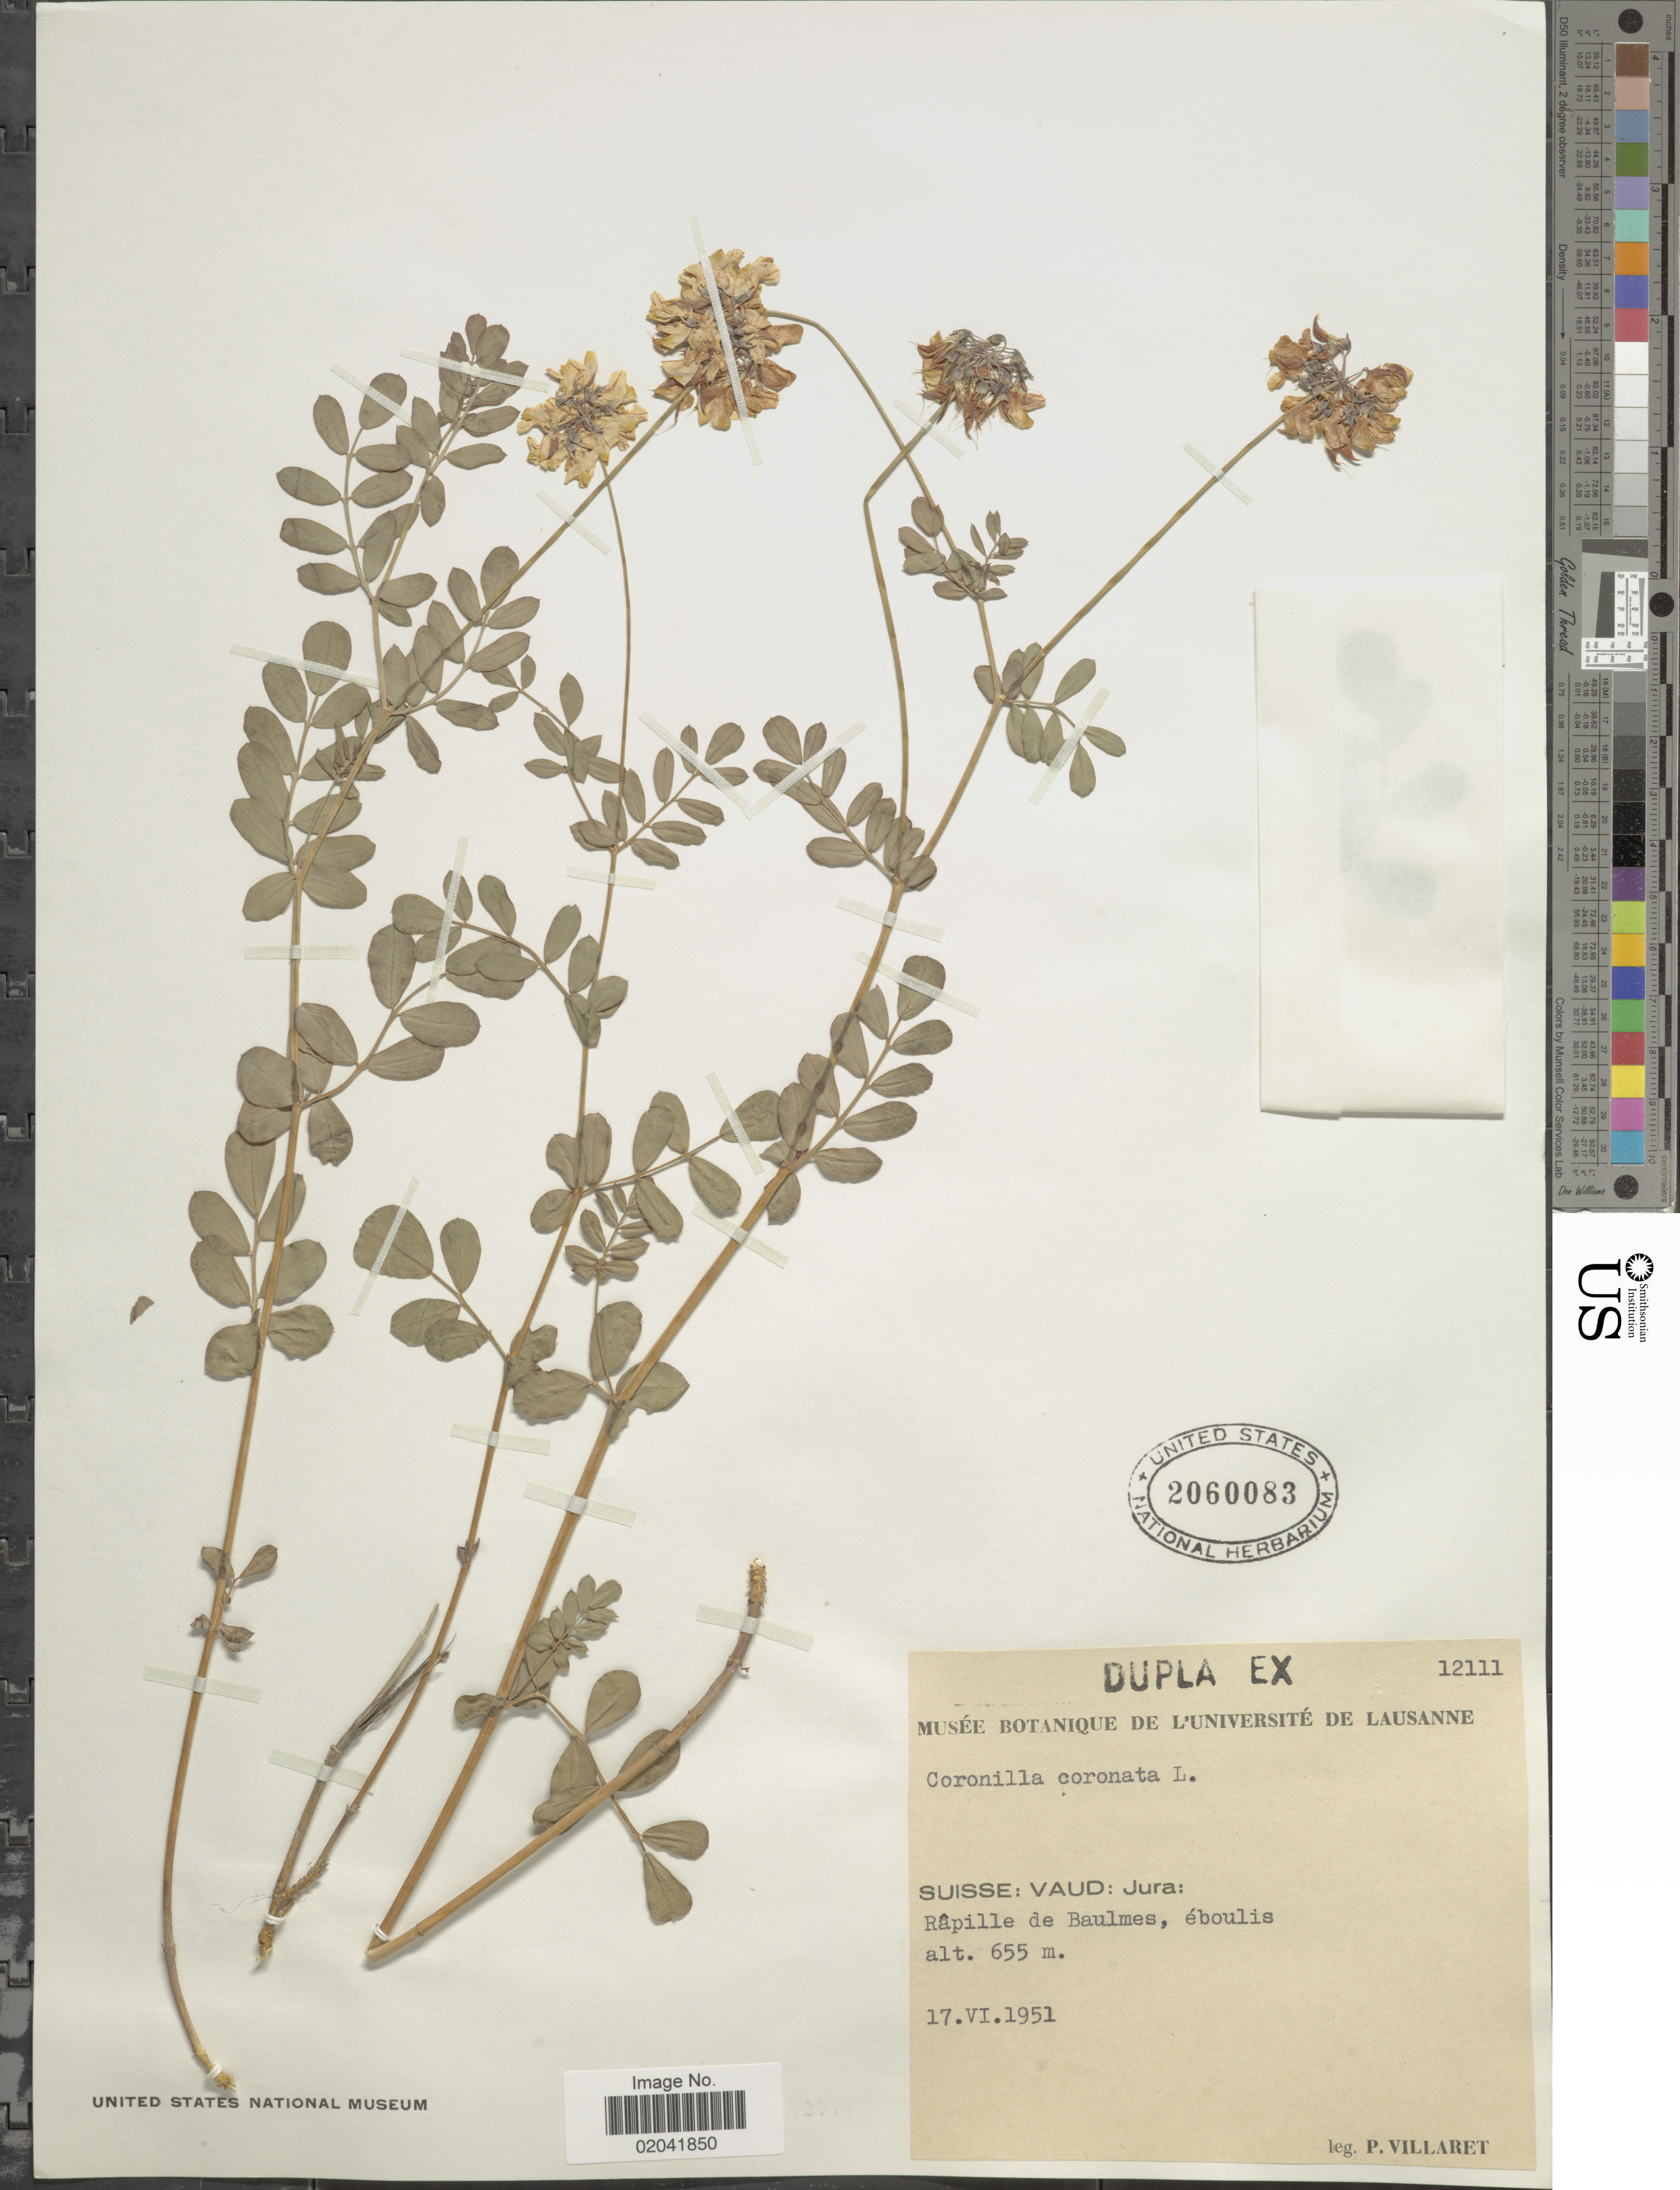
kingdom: Plantae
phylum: Tracheophyta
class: Magnoliopsida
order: Fabales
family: Fabaceae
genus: Coronilla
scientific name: Coronilla coronata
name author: L.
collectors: P. Villaret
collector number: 12111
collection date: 1951-06-17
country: Switzerland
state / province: Vaud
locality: Suisse: Jura, Râpille de Baulmes, éboulis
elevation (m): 655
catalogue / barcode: US 2060083